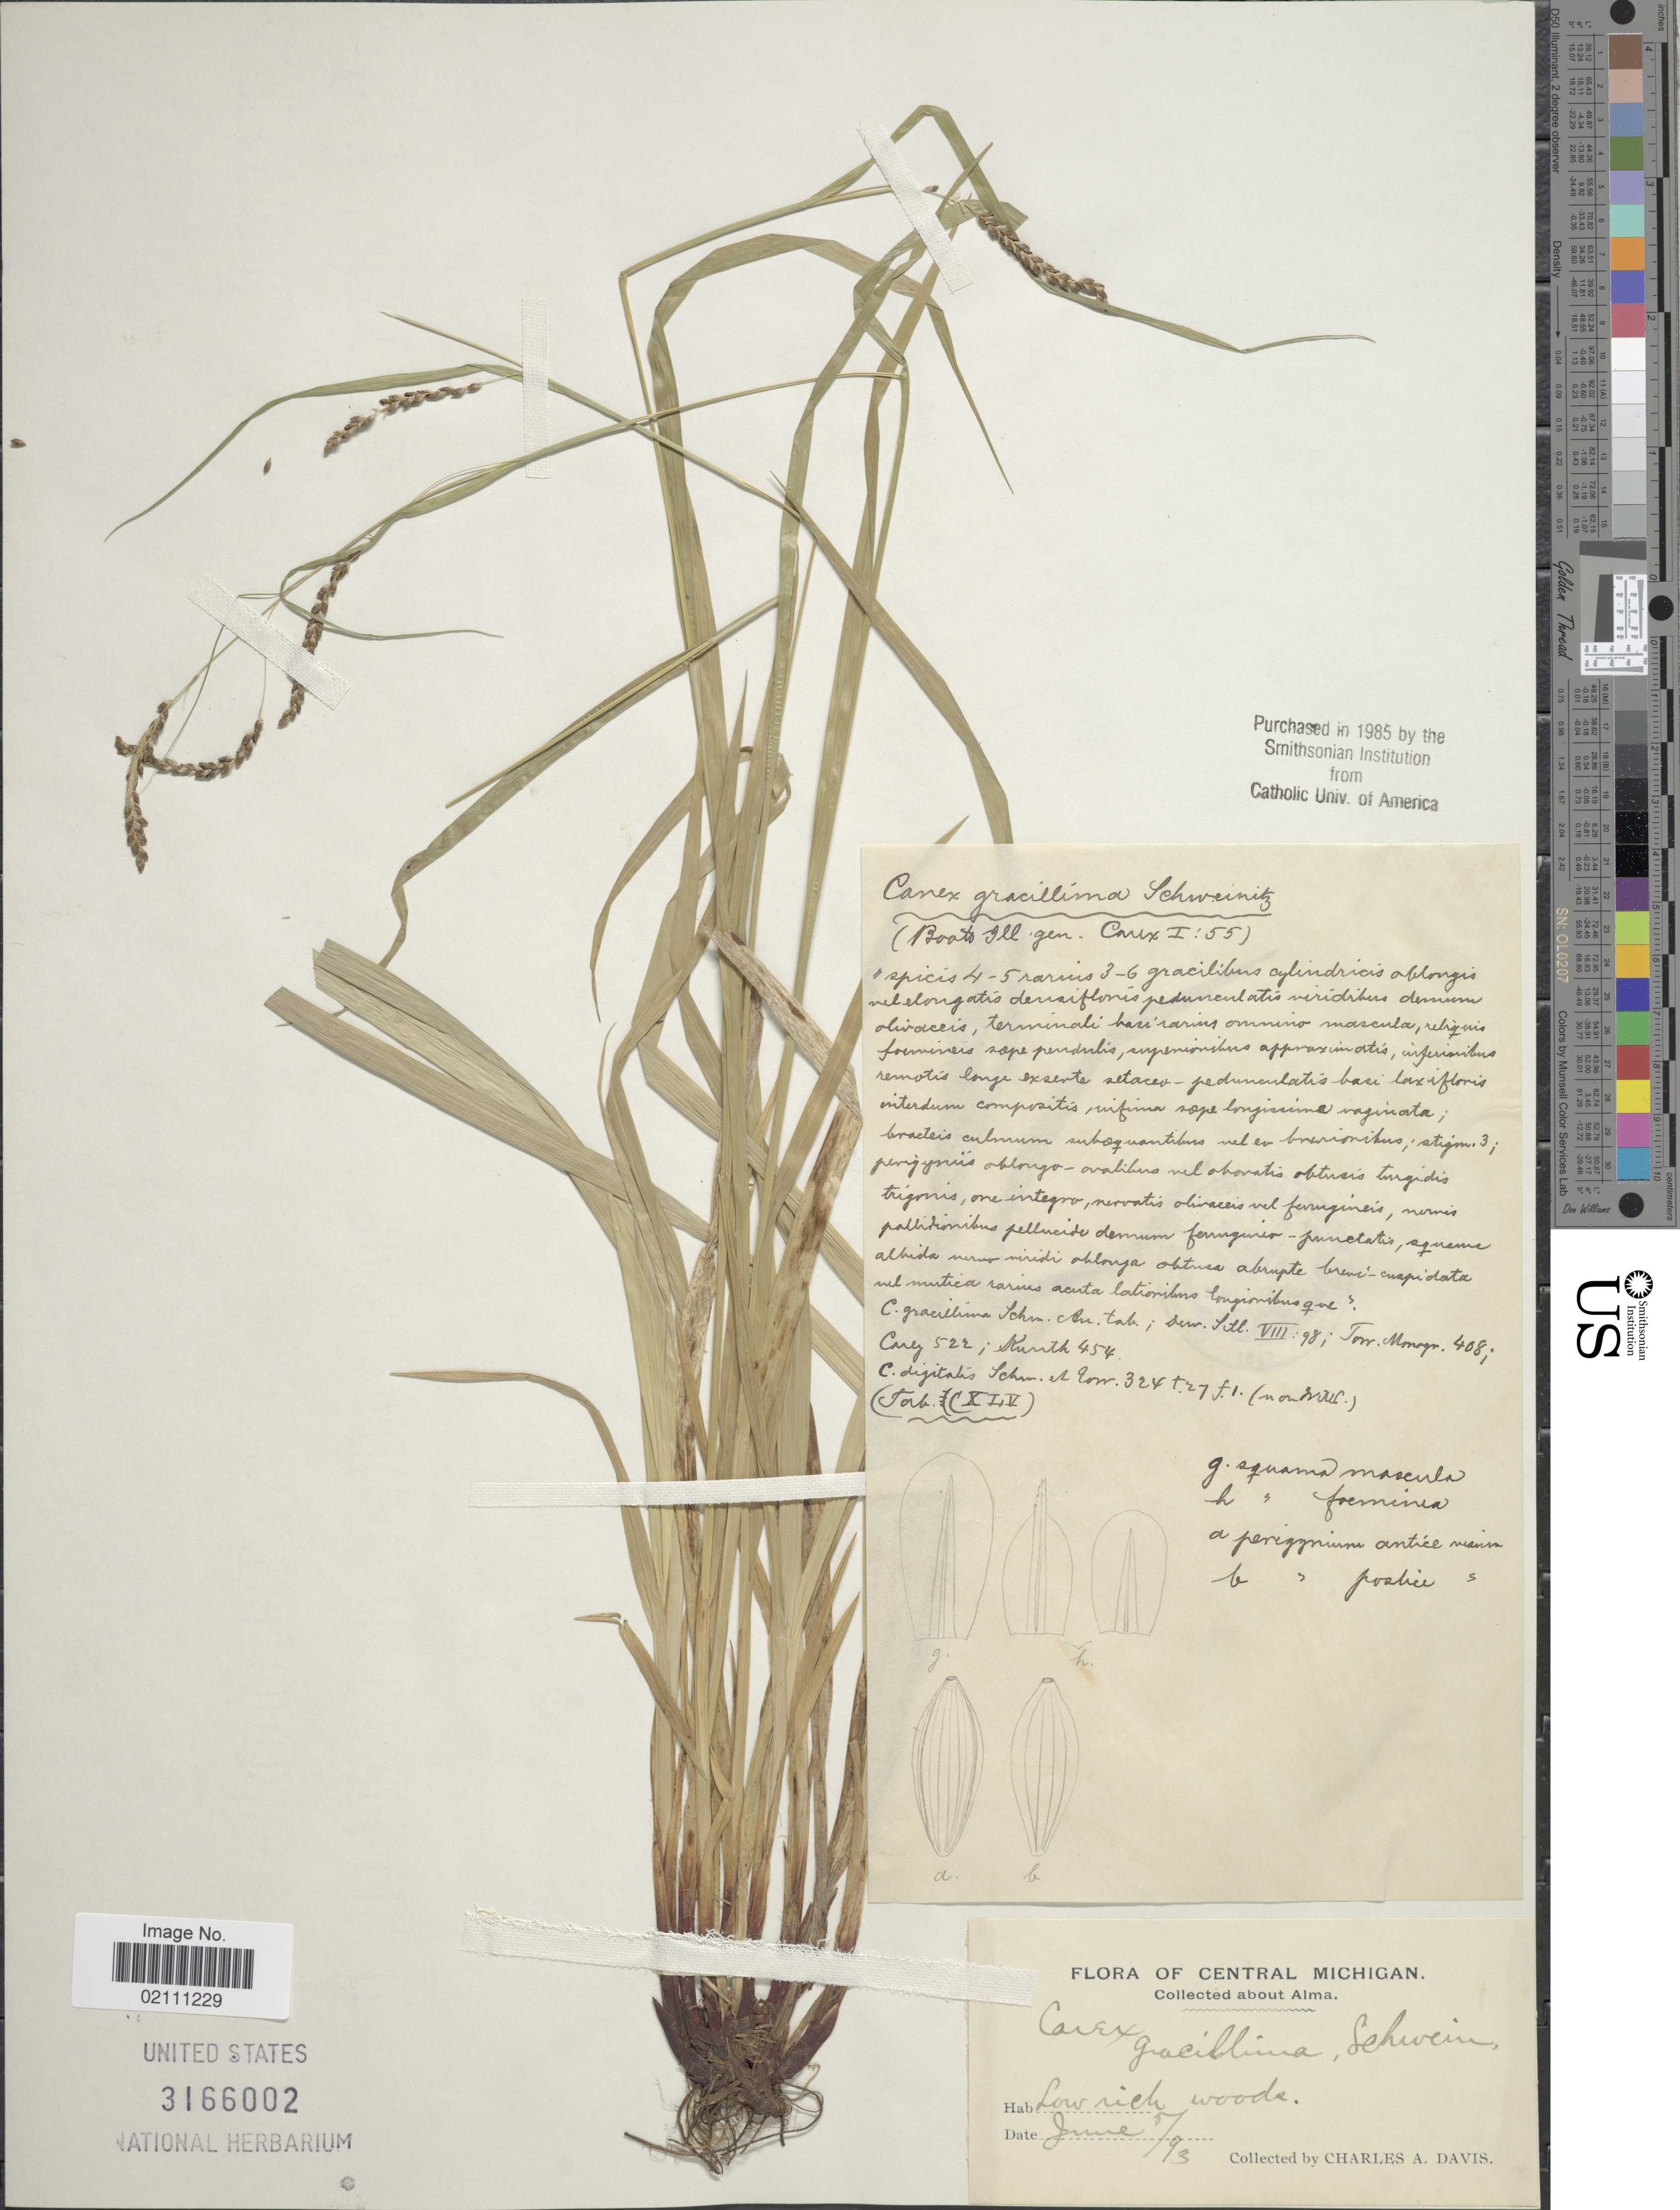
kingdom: Plantae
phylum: Tracheophyta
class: Liliopsida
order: Poales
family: Cyperaceae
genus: Carex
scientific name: Carex gracillima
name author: Schwein.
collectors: C. Davis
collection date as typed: Transcribed d/m/y: 5/6/93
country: United States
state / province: Michigan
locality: Central Michigan, about Alma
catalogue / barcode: US 3166002